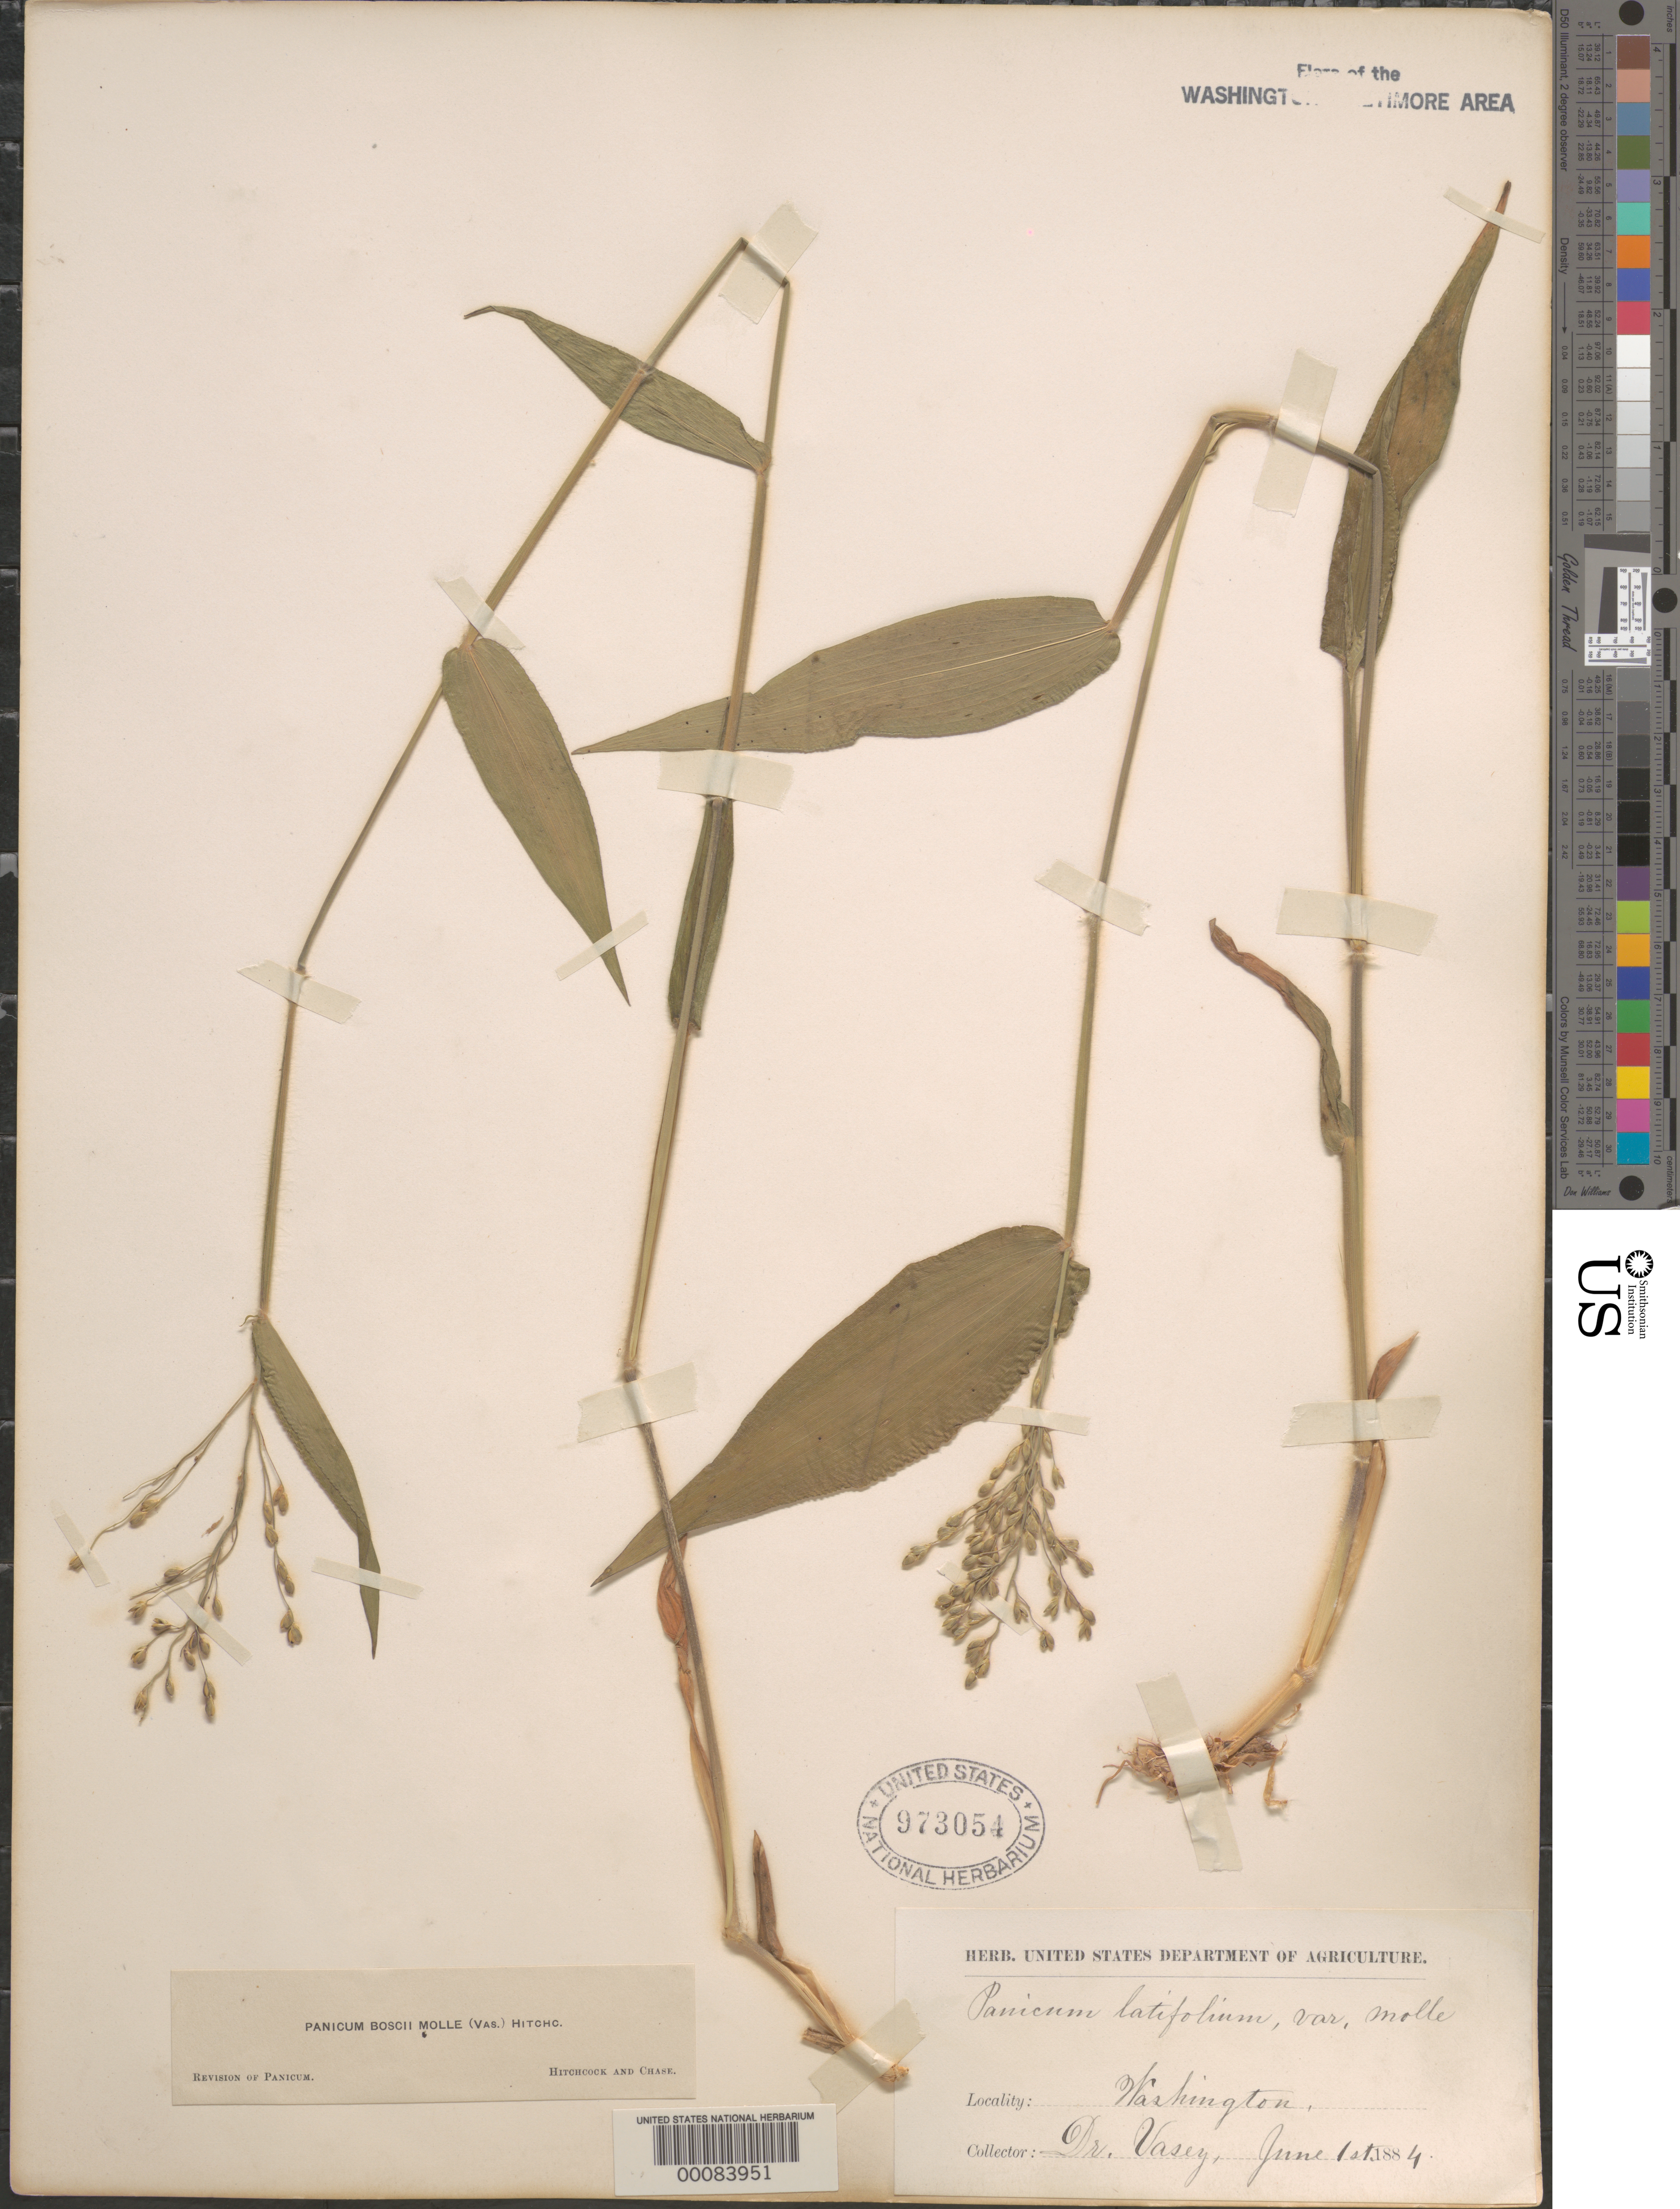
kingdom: Plantae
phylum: Tracheophyta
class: Liliopsida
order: Poales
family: Poaceae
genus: Dichanthelium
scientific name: Dichanthelium boscii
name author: (Poir.) Gould & C.A. Clark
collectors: G. R. Vasey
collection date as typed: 01 Jun 1884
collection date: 1884-06-01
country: United States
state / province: District of Columbia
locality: Washington DC area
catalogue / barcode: US 973054